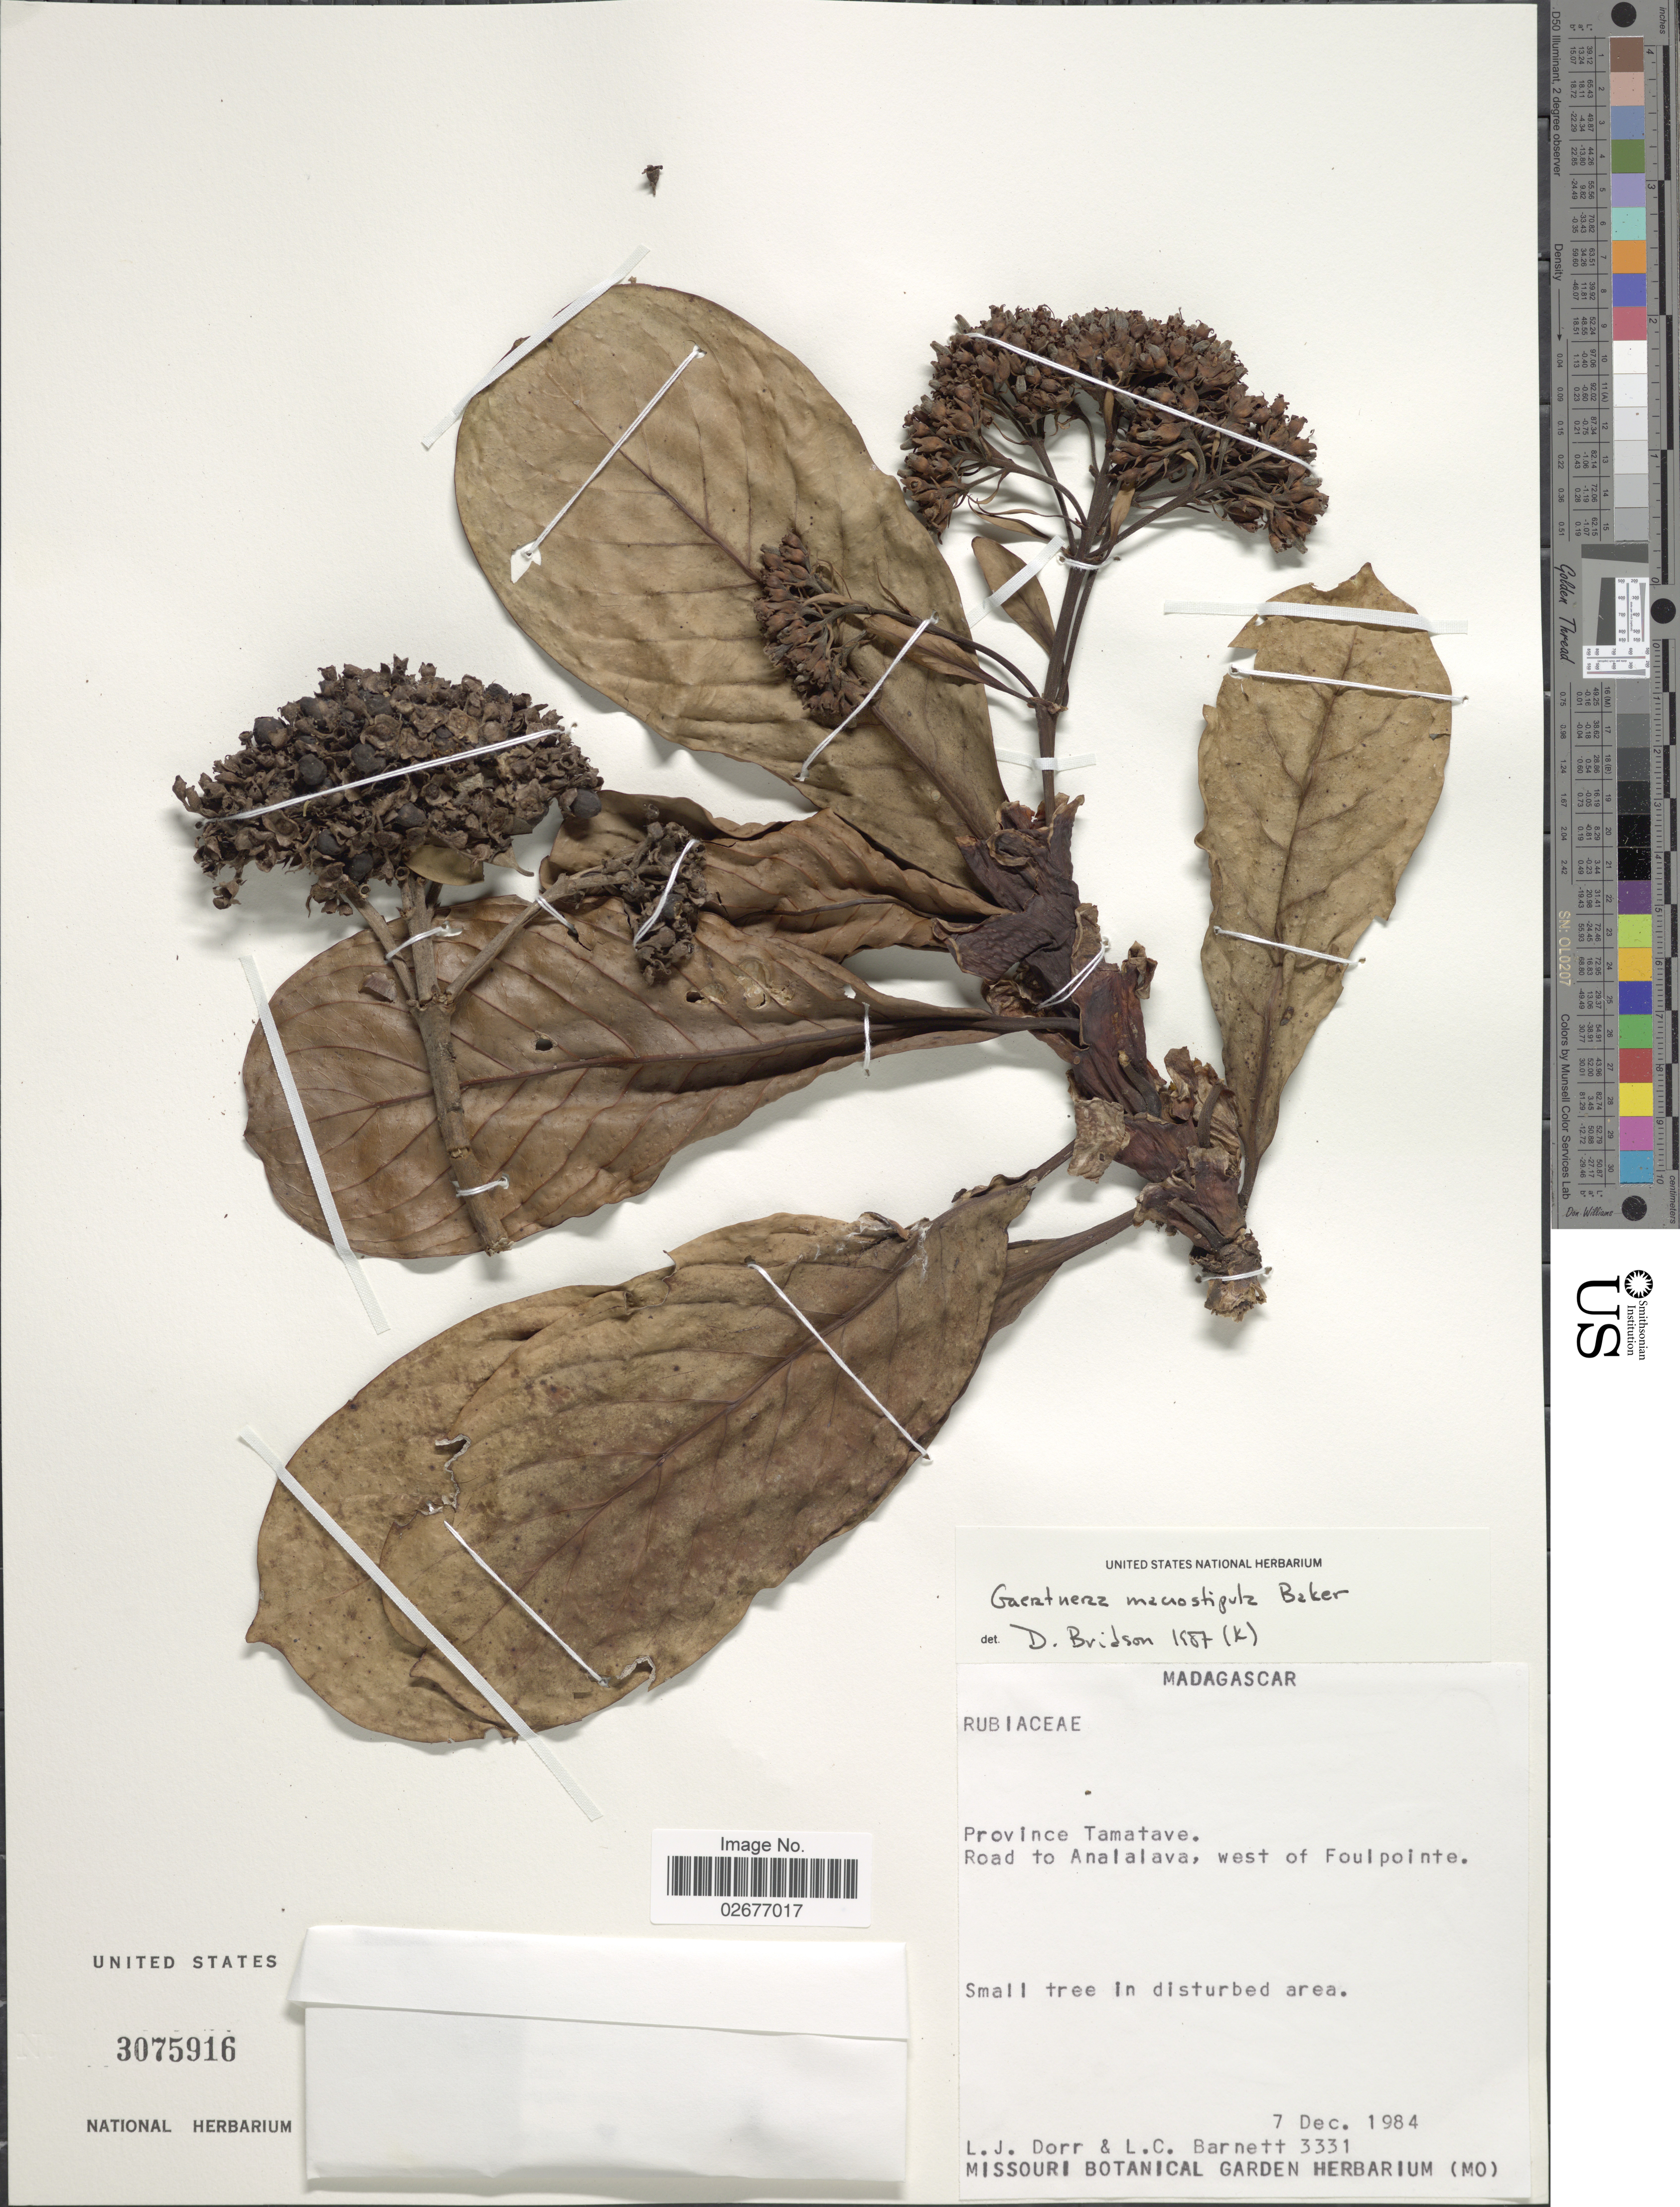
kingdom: Plantae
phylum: Tracheophyta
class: Magnoliopsida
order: Gentianales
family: Rubiaceae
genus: Gaertnera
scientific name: Gaertnera macrostipula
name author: Baker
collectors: L. J. Dorr & L. C. Barnett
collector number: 3331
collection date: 1984-12-07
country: Madagascar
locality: Province Tamatave, Road to Analalava, west of Foulpointe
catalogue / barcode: US 3075916